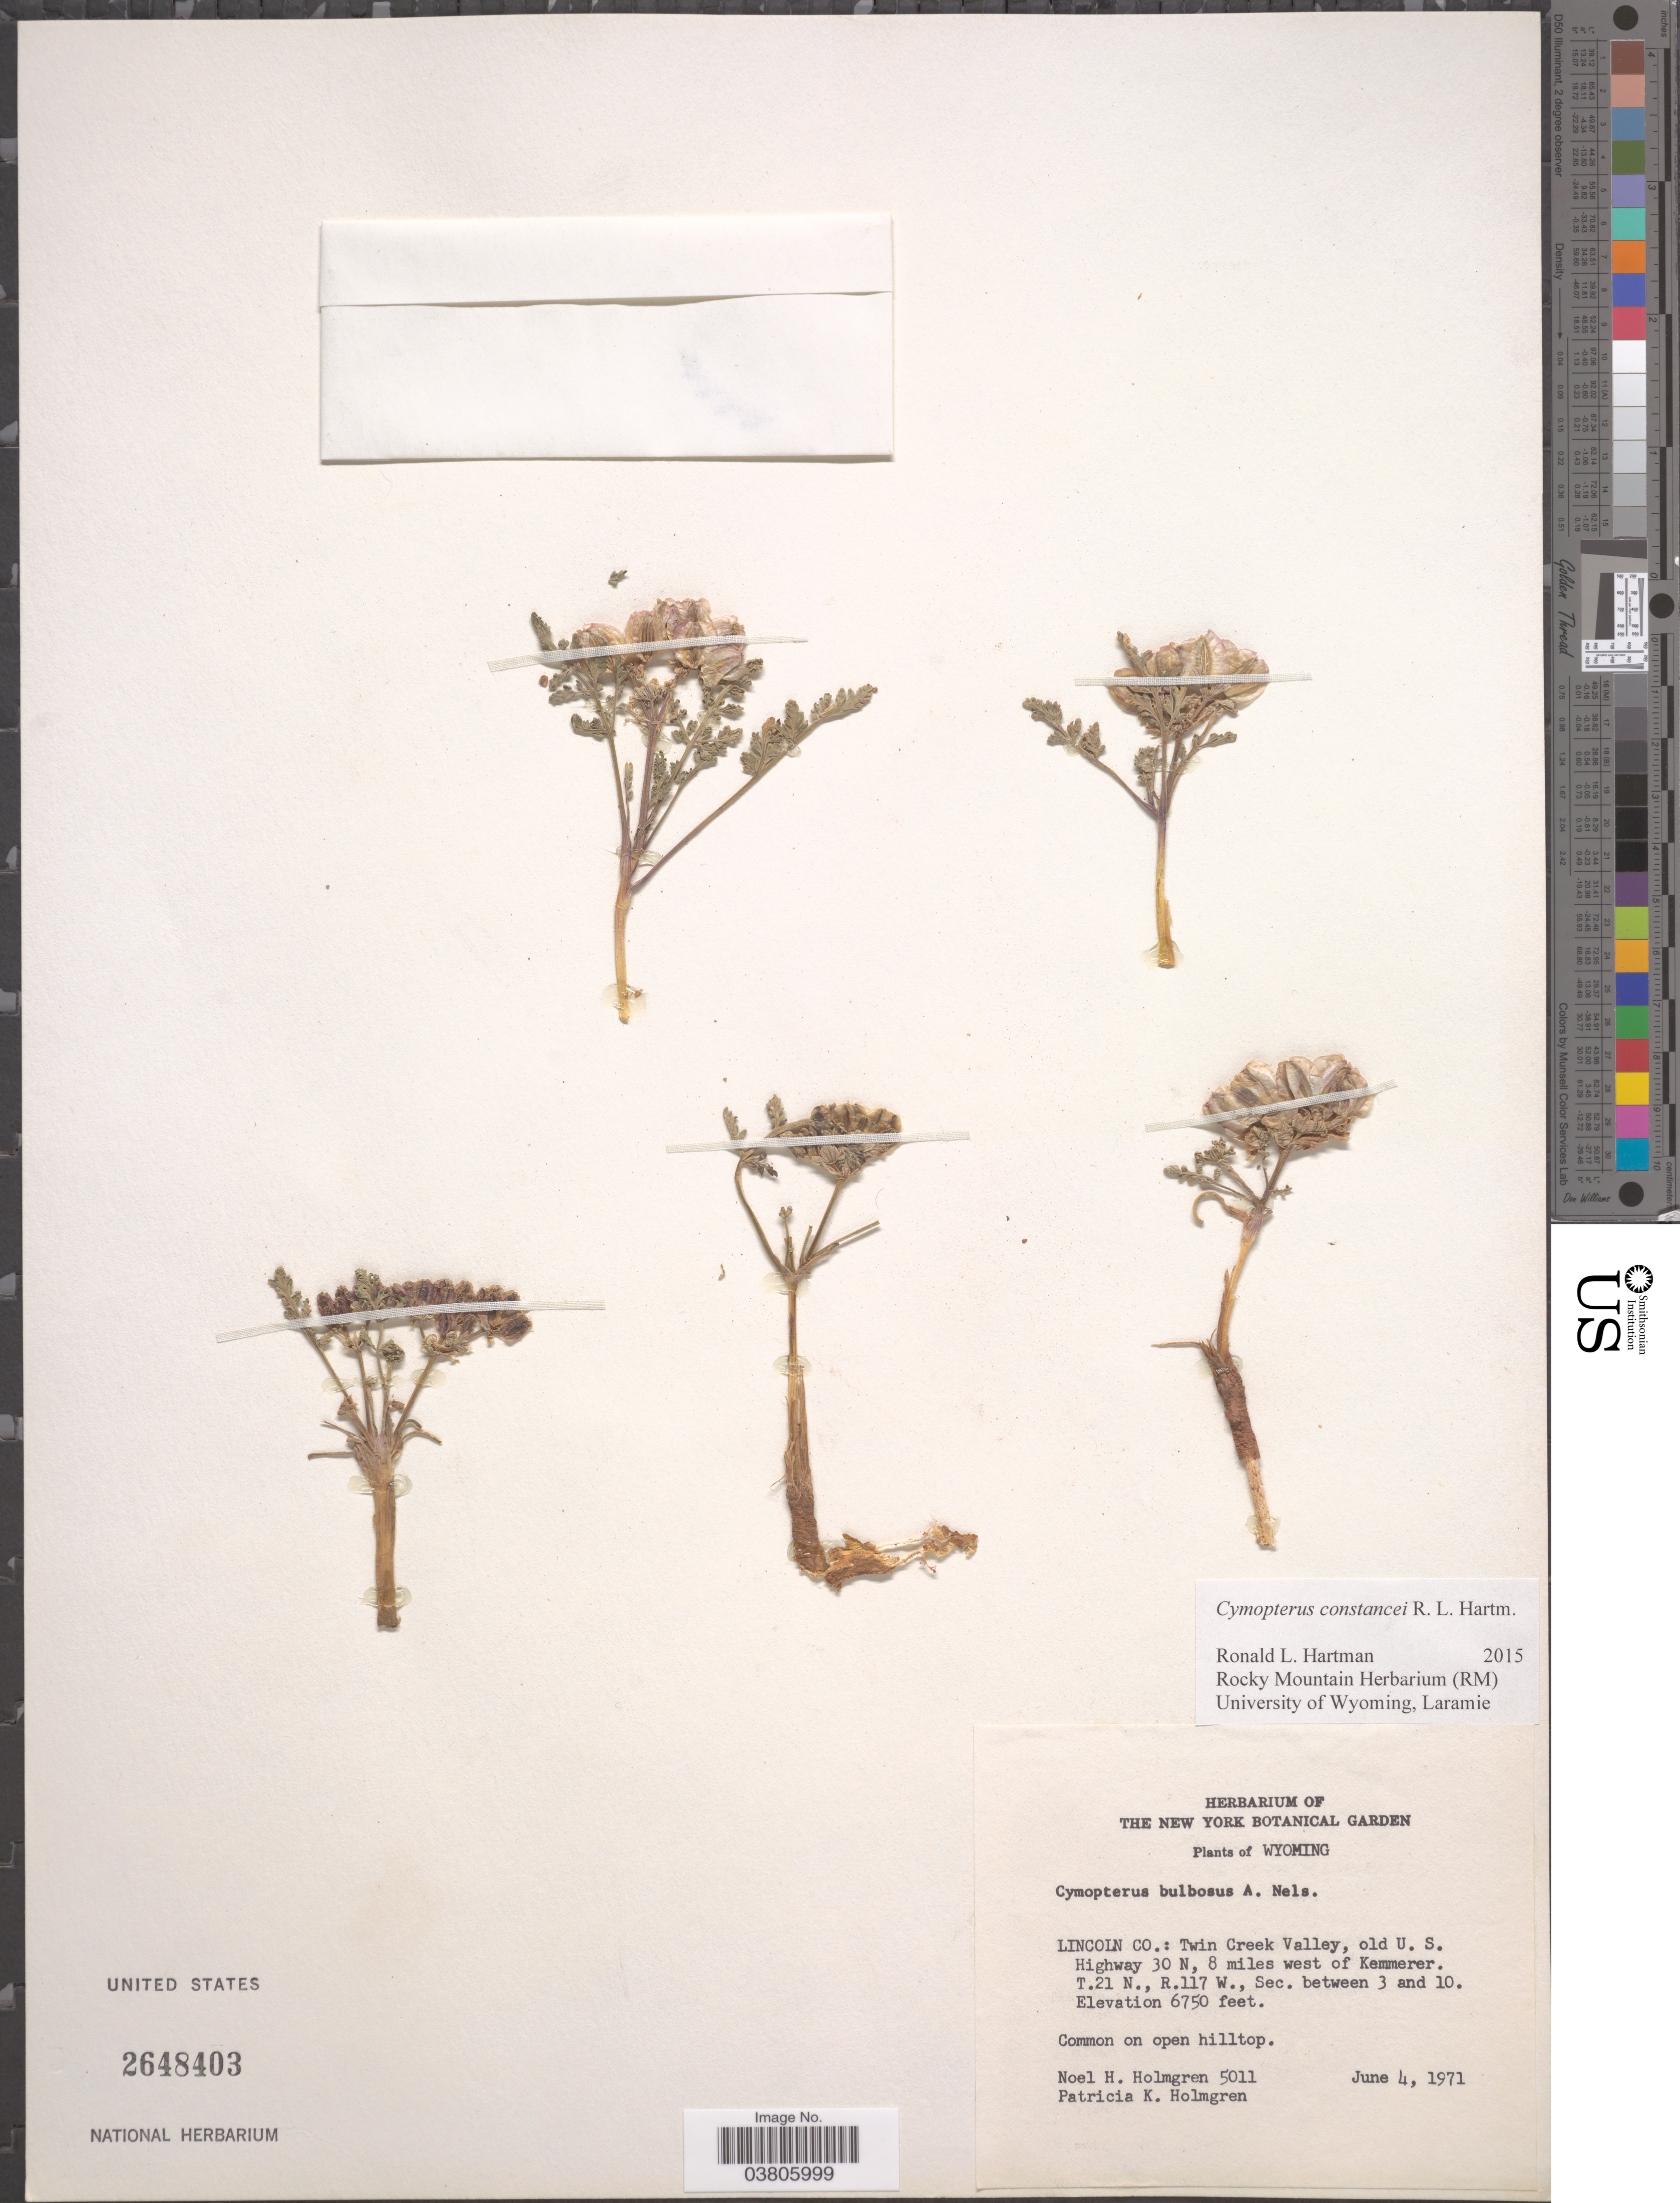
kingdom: Plantae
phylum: Tracheophyta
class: Magnoliopsida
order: Apiales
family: Apiaceae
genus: Cymopterus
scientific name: Cymopterus constancei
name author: R.L. Hartm.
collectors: N. H. Holmgren & P. K. Holmgren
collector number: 5011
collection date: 1971-06-04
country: United States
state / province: Wyoming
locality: Lincoln Co.: Twin Creek Valley, old U. S. Highway 30 N, 8 miles west of Kemmerer. T.21N., R.117 W., Sec. between 3 and 10.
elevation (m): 2057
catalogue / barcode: US 2648403